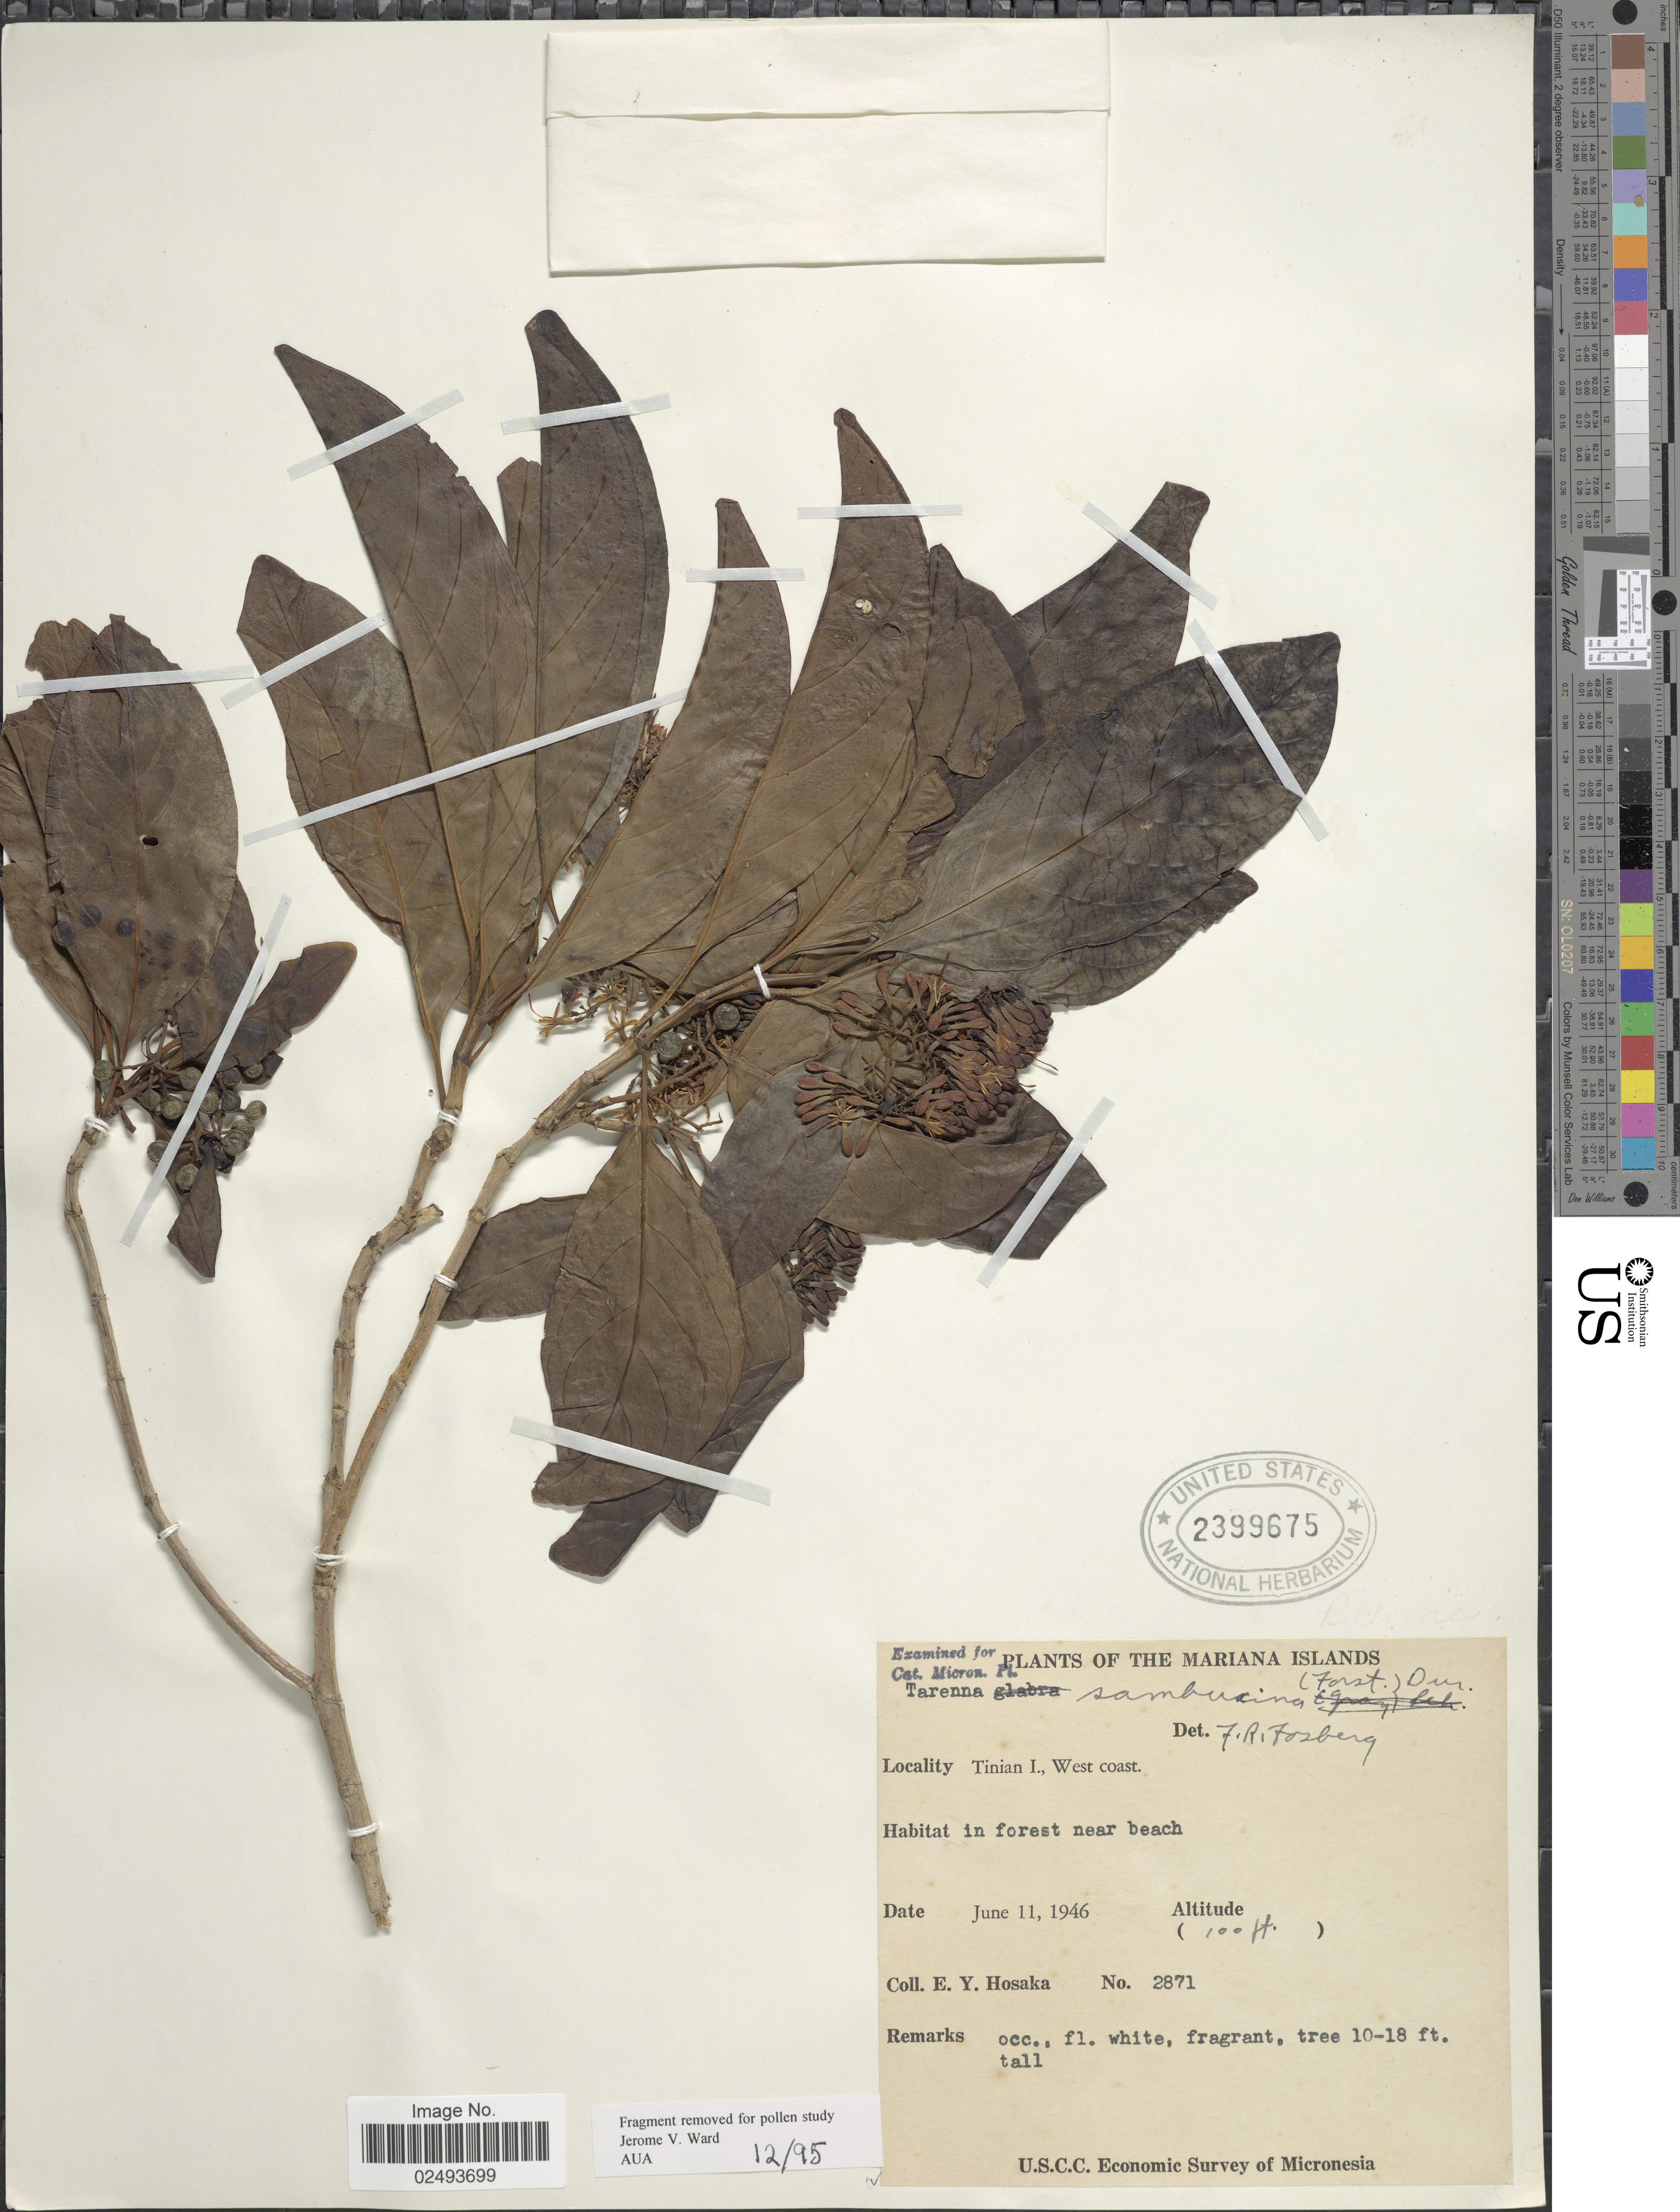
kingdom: Plantae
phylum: Tracheophyta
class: Magnoliopsida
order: Gentianales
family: Rubiaceae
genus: Tarenna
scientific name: Tarenna sambucina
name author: (G. Forst.) Drake ex Durand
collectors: E. Y. Hosaka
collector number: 2871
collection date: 1946-06-11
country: Northern Mariana Islands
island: Tinian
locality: Tinian ., West Coast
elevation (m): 30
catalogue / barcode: US 2399675